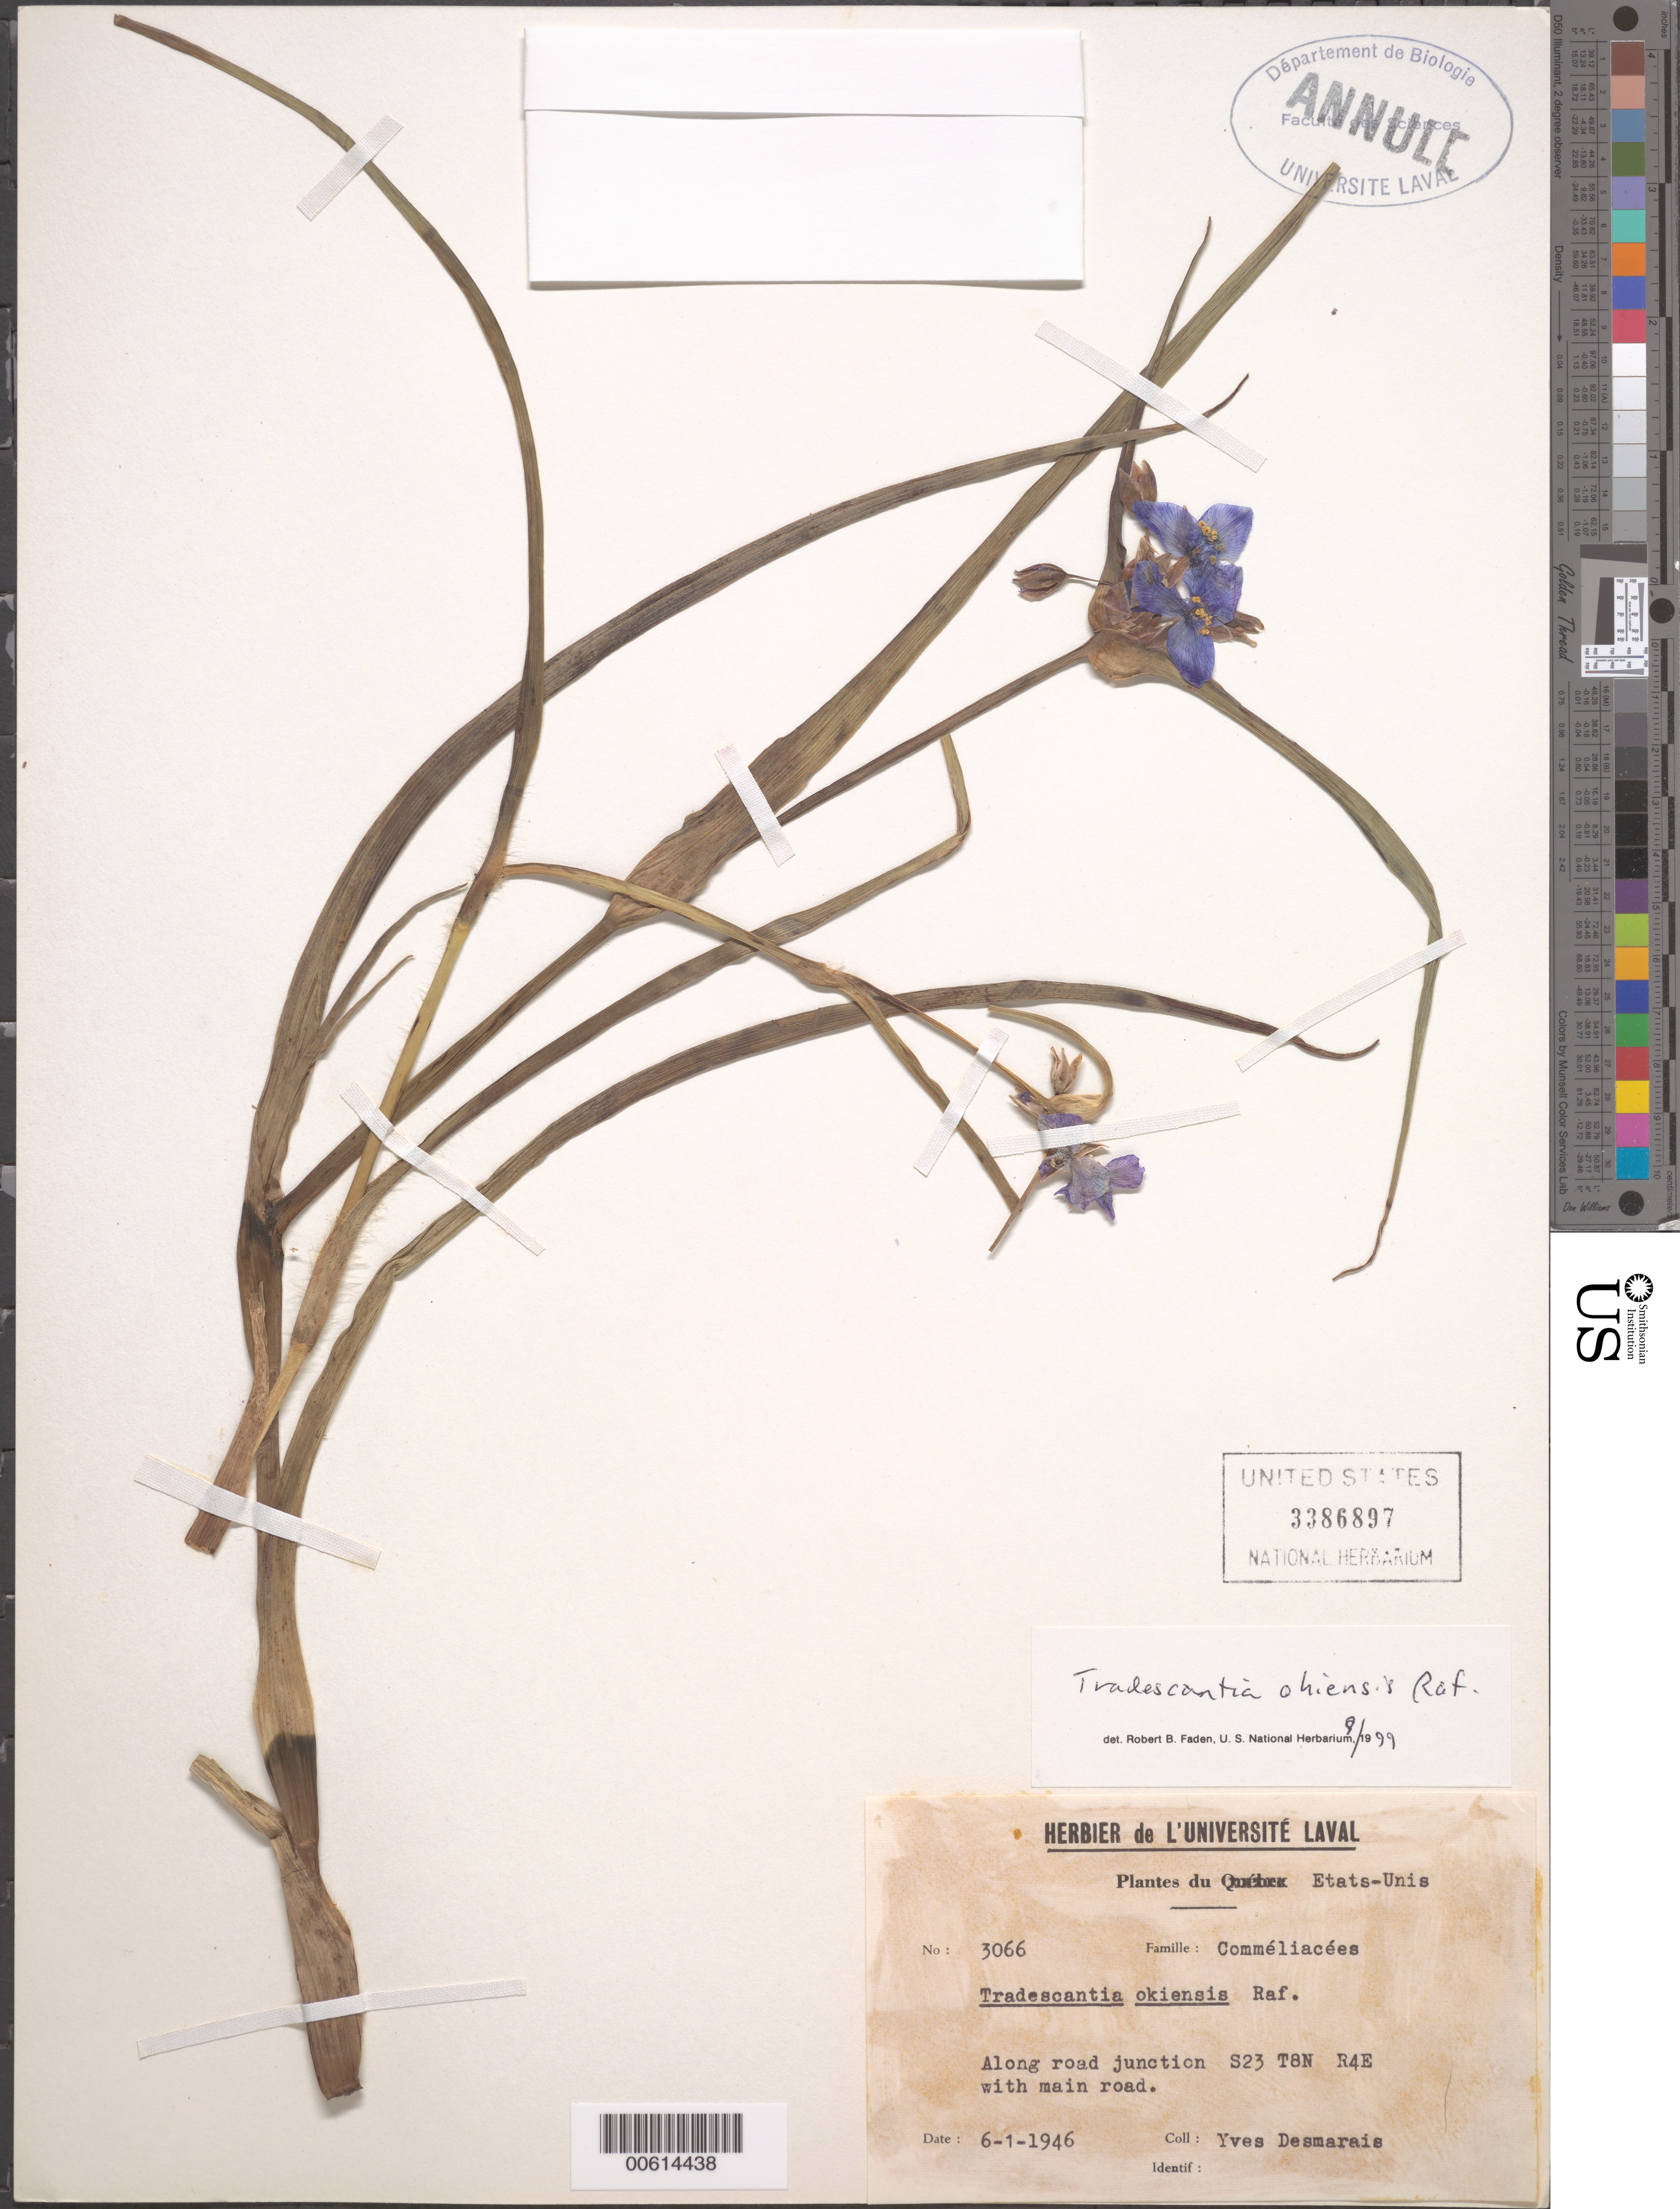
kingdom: Plantae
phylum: Tracheophyta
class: Liliopsida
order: Commelinales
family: Commelinaceae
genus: Tradescantia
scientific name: Tradescantia ohiensis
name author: Raf.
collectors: Y. Desmarais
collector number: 3066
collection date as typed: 01 Jun 1946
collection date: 1946-06-01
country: Canada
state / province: Quebec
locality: Utats-unis, along road junction s23 t8n r4e with main road. [utats-unis = etats-unis (usa)?]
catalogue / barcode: US 3386897